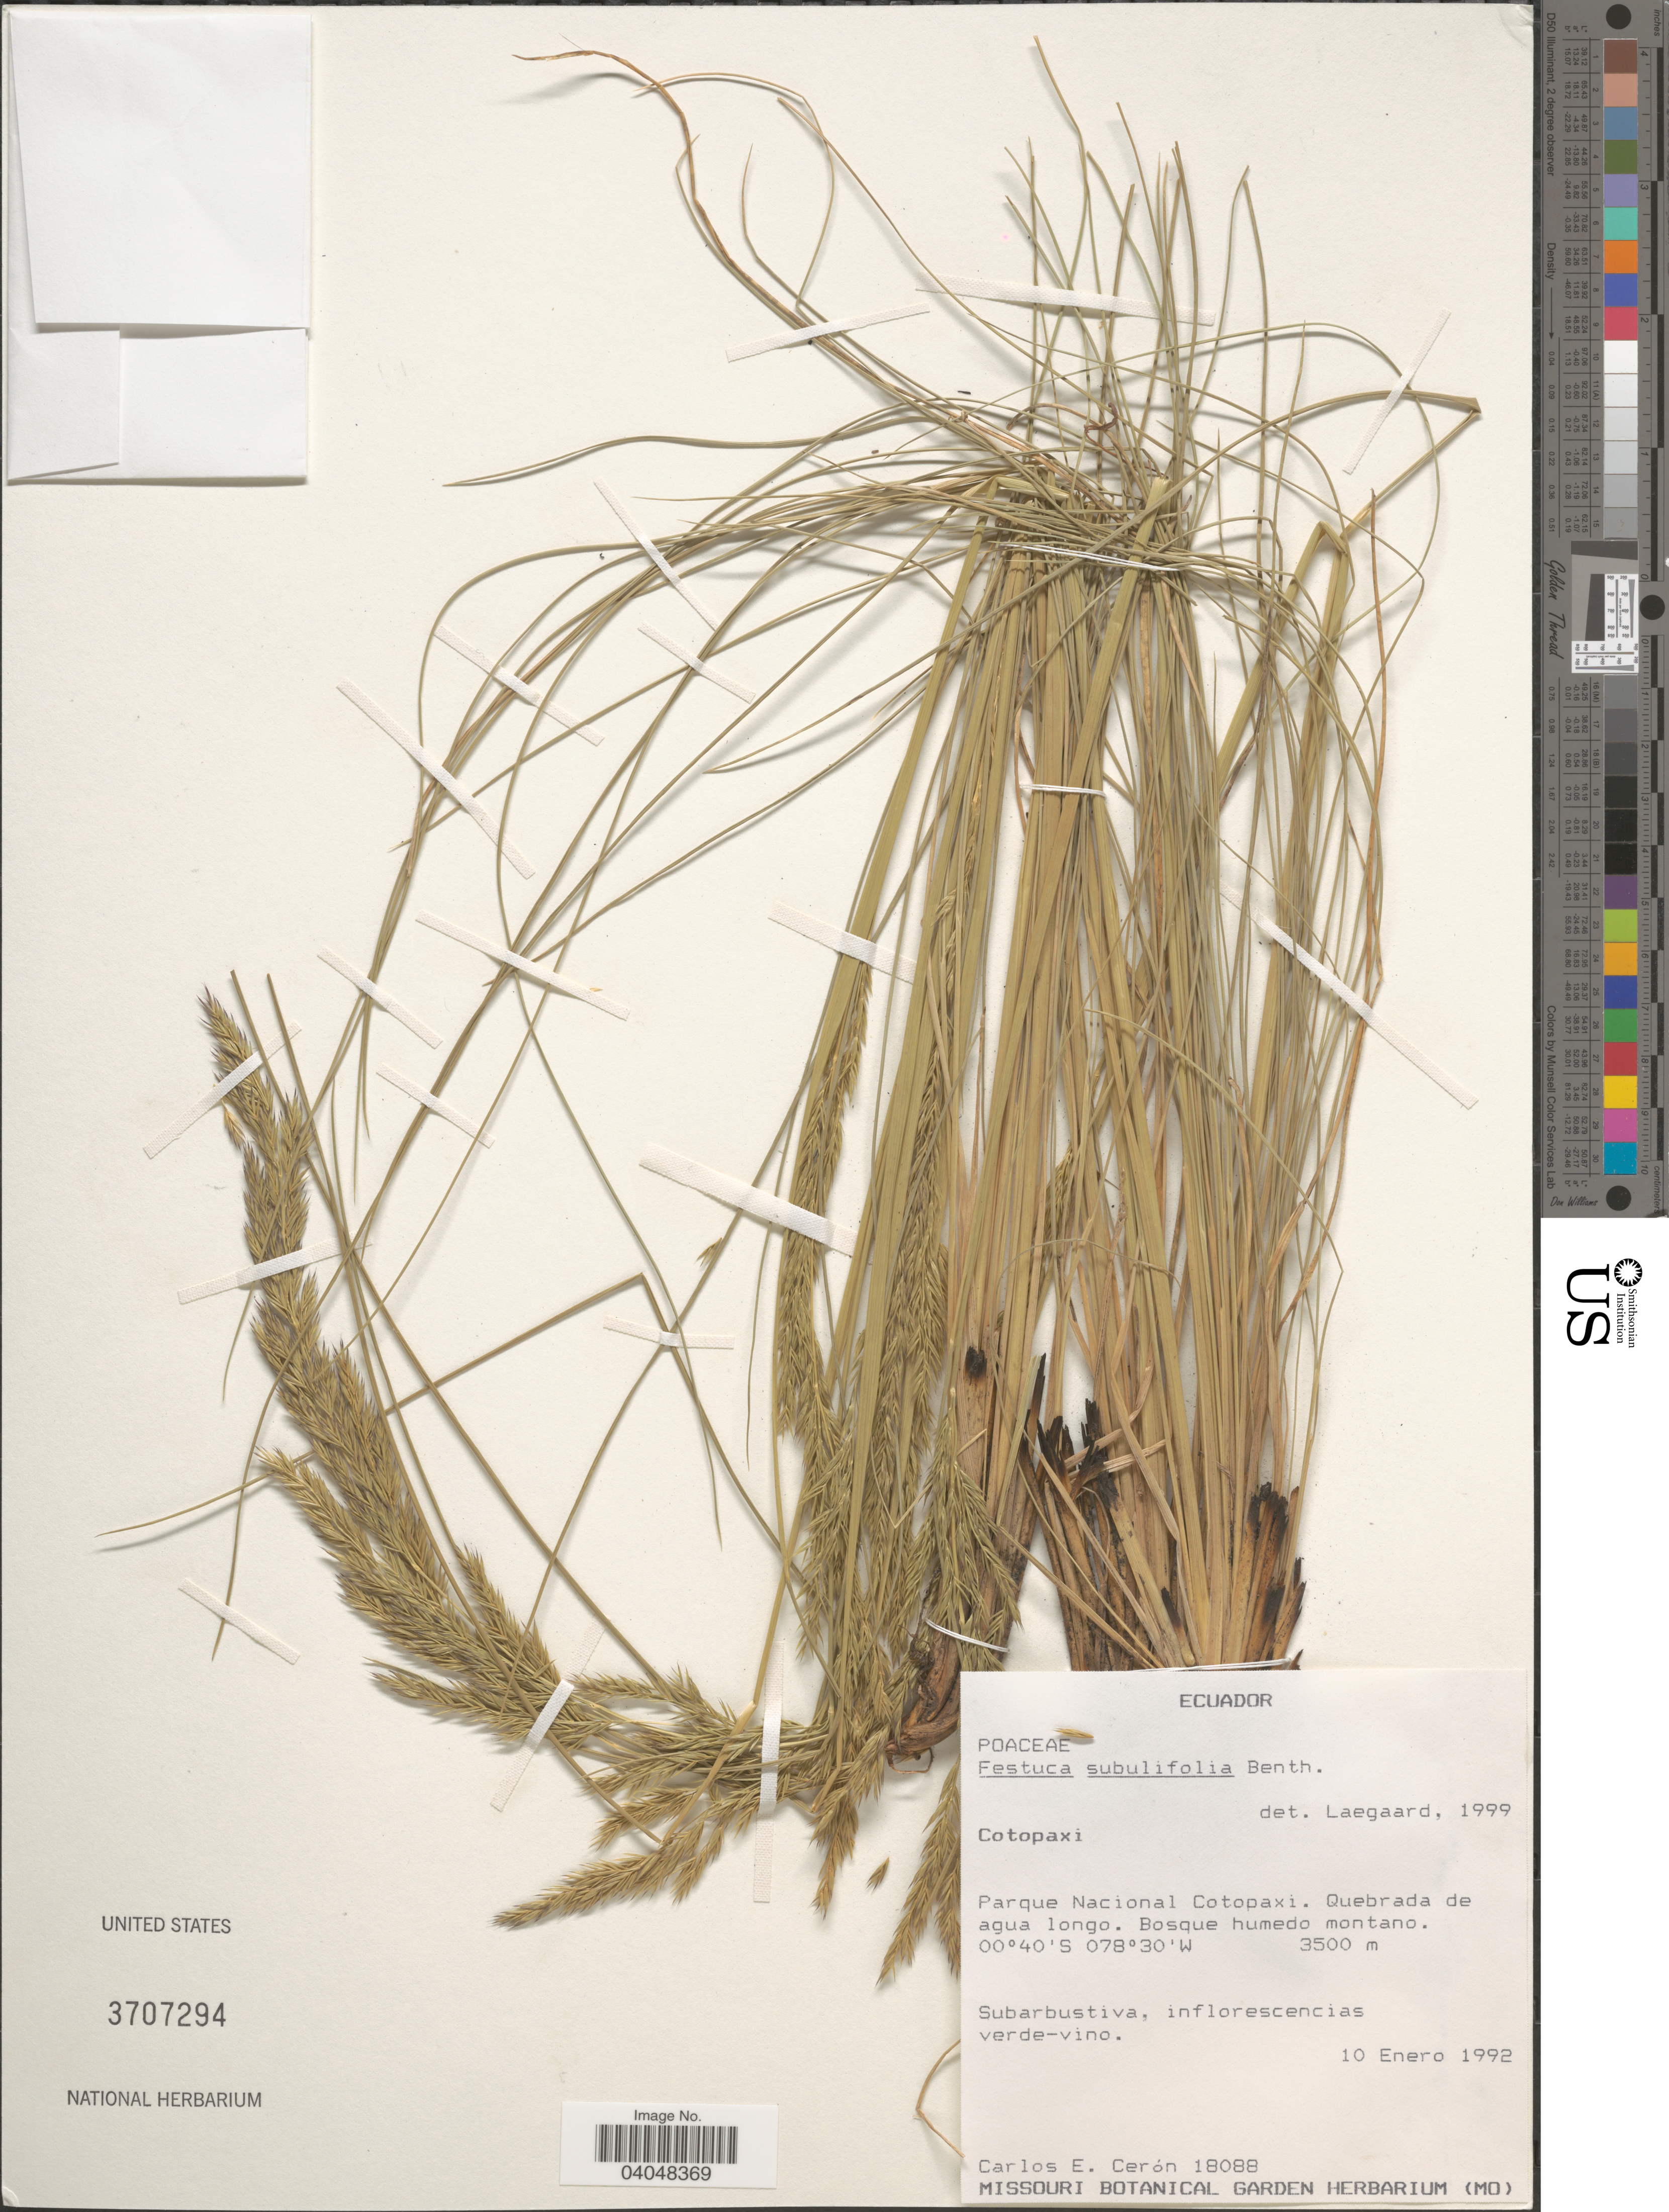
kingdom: Plantae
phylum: Tracheophyta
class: Liliopsida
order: Poales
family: Poaceae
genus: Festuca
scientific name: Festuca subulifolia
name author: Benth.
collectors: C. E. Cerón M.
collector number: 18088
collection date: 1992-01-10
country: Ecuador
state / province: Cotopaxi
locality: Parque Nacional Cotopaxi. Quebrada de agua longo.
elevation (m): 3500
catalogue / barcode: US 3707294